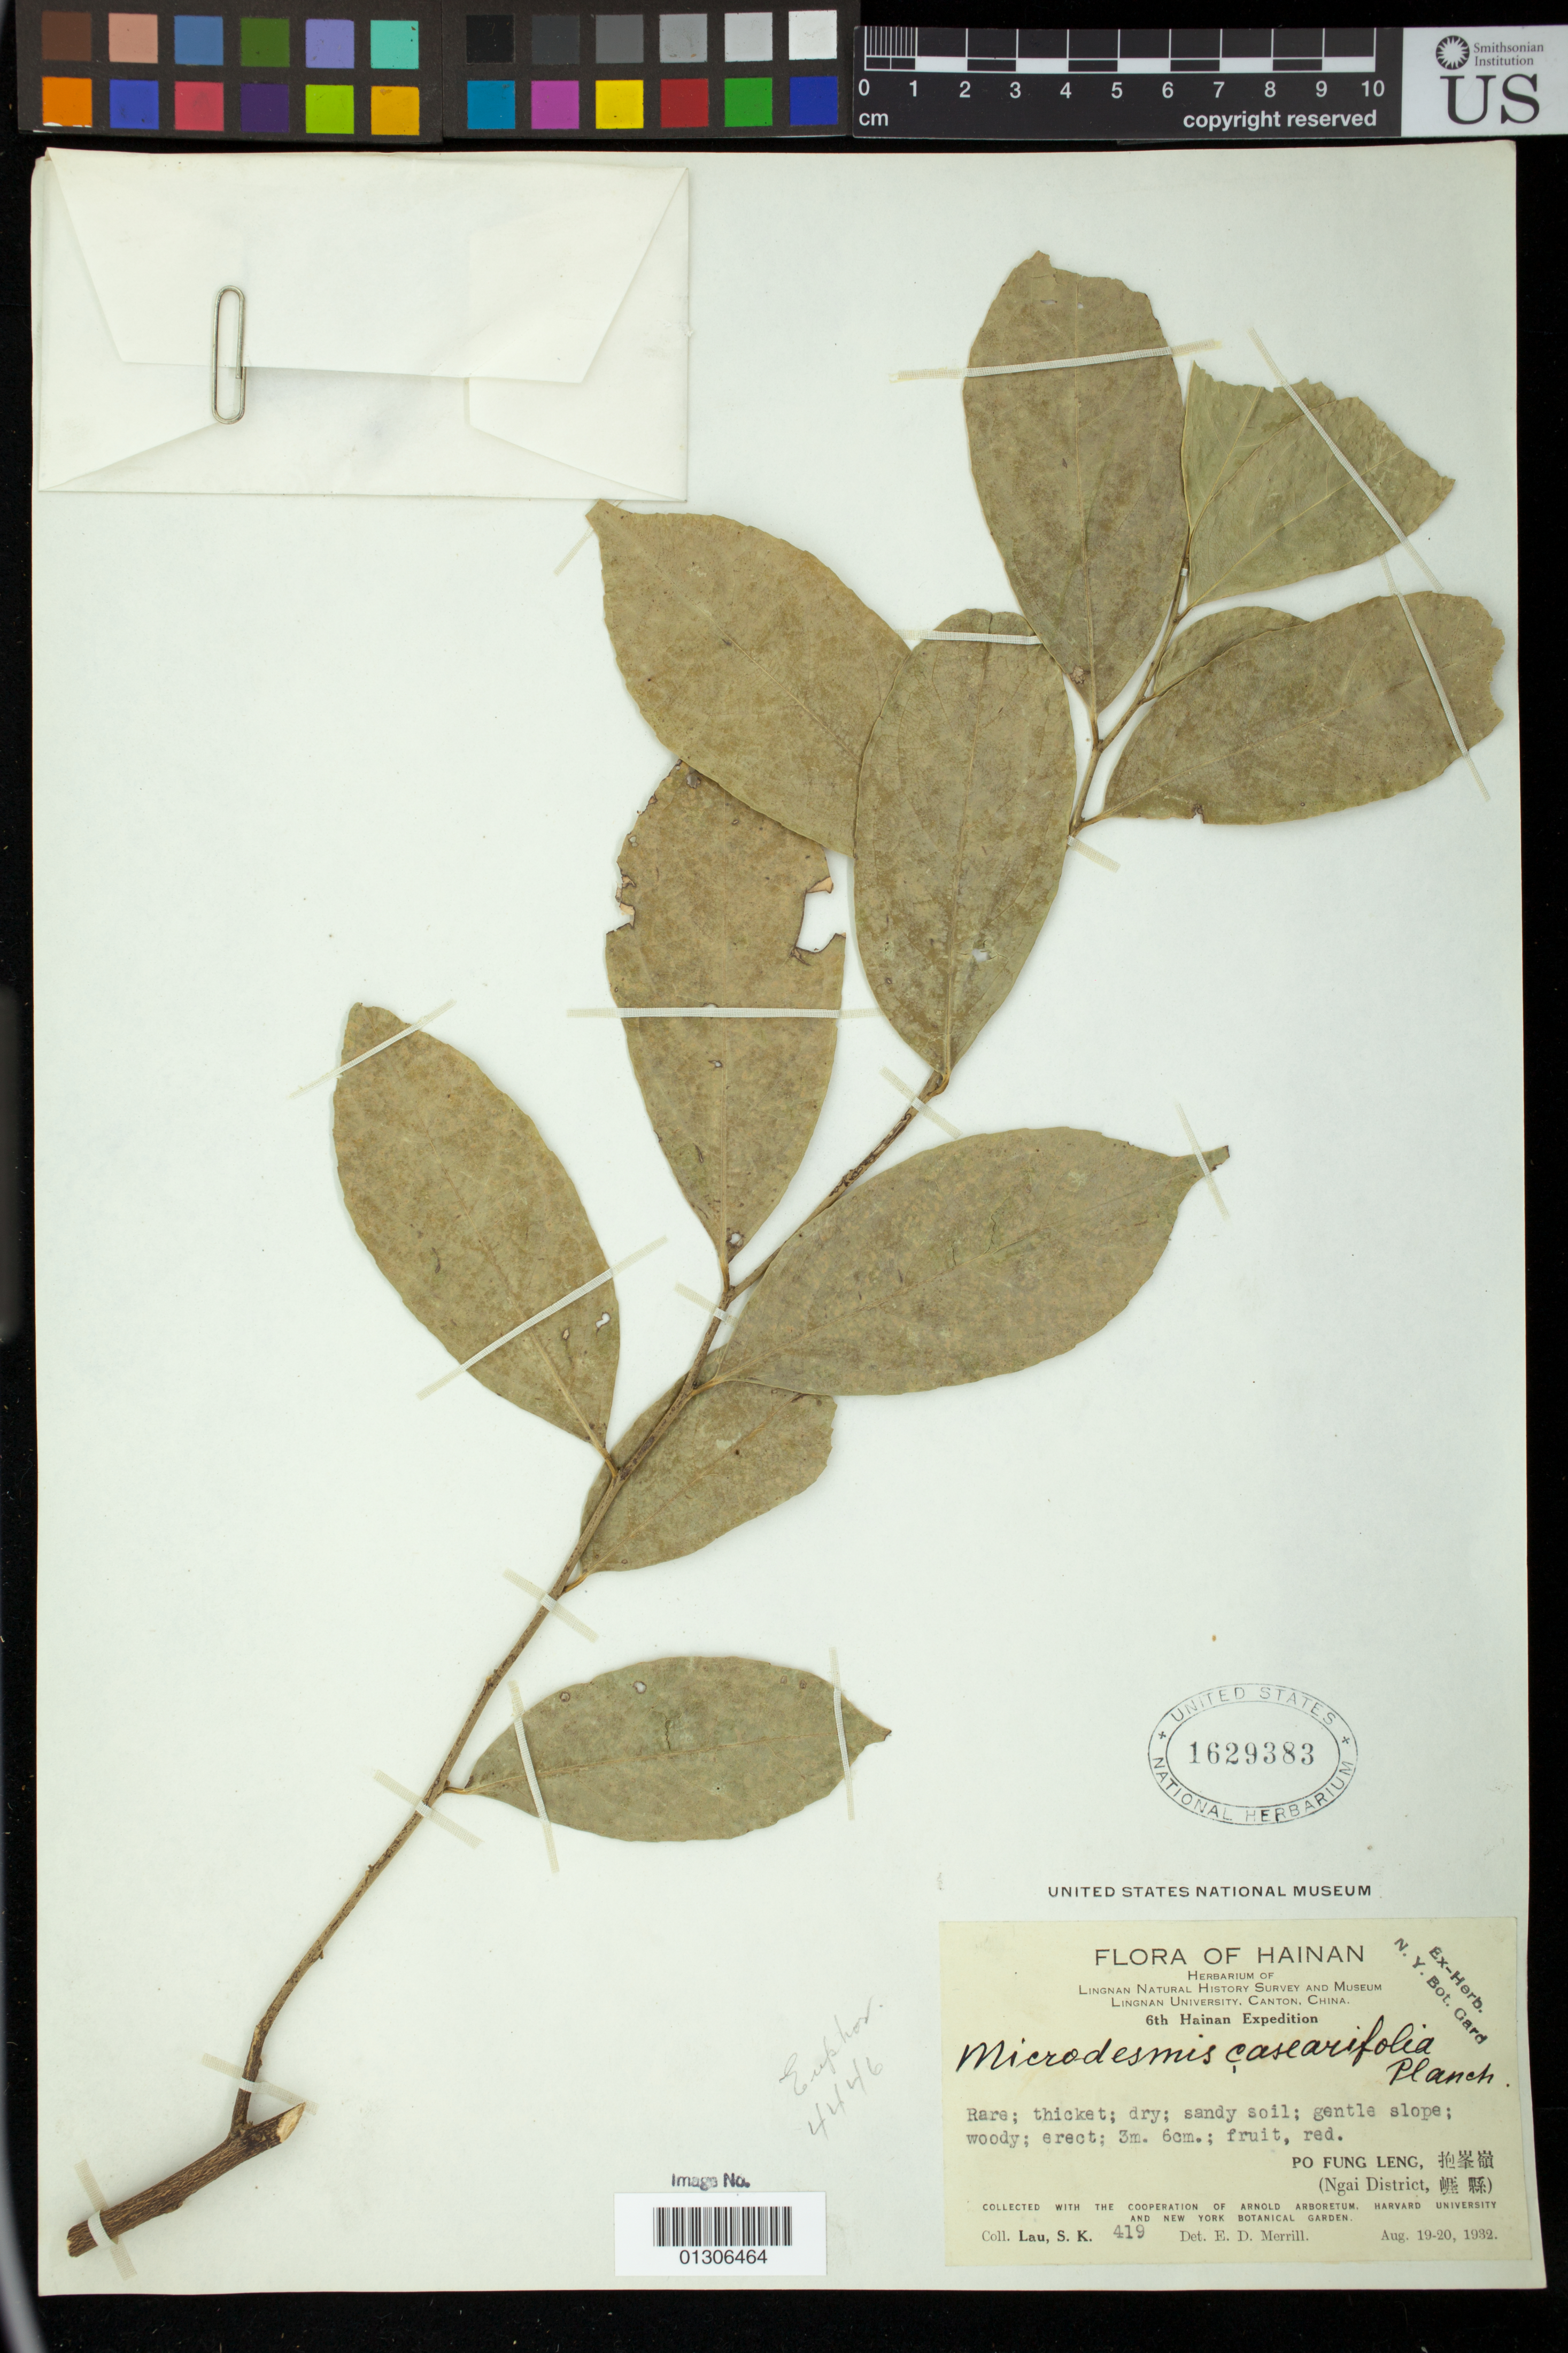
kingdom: Plantae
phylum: Tracheophyta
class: Magnoliopsida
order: Malpighiales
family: Pandaceae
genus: Microdesmis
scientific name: Microdesmis casearifolia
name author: Planch. & Hook.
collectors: S. K. Lau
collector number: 419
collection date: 1932-08-19/1932-08-20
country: China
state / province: Hainan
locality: Po Fung Leng Ngai District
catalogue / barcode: US 1629383